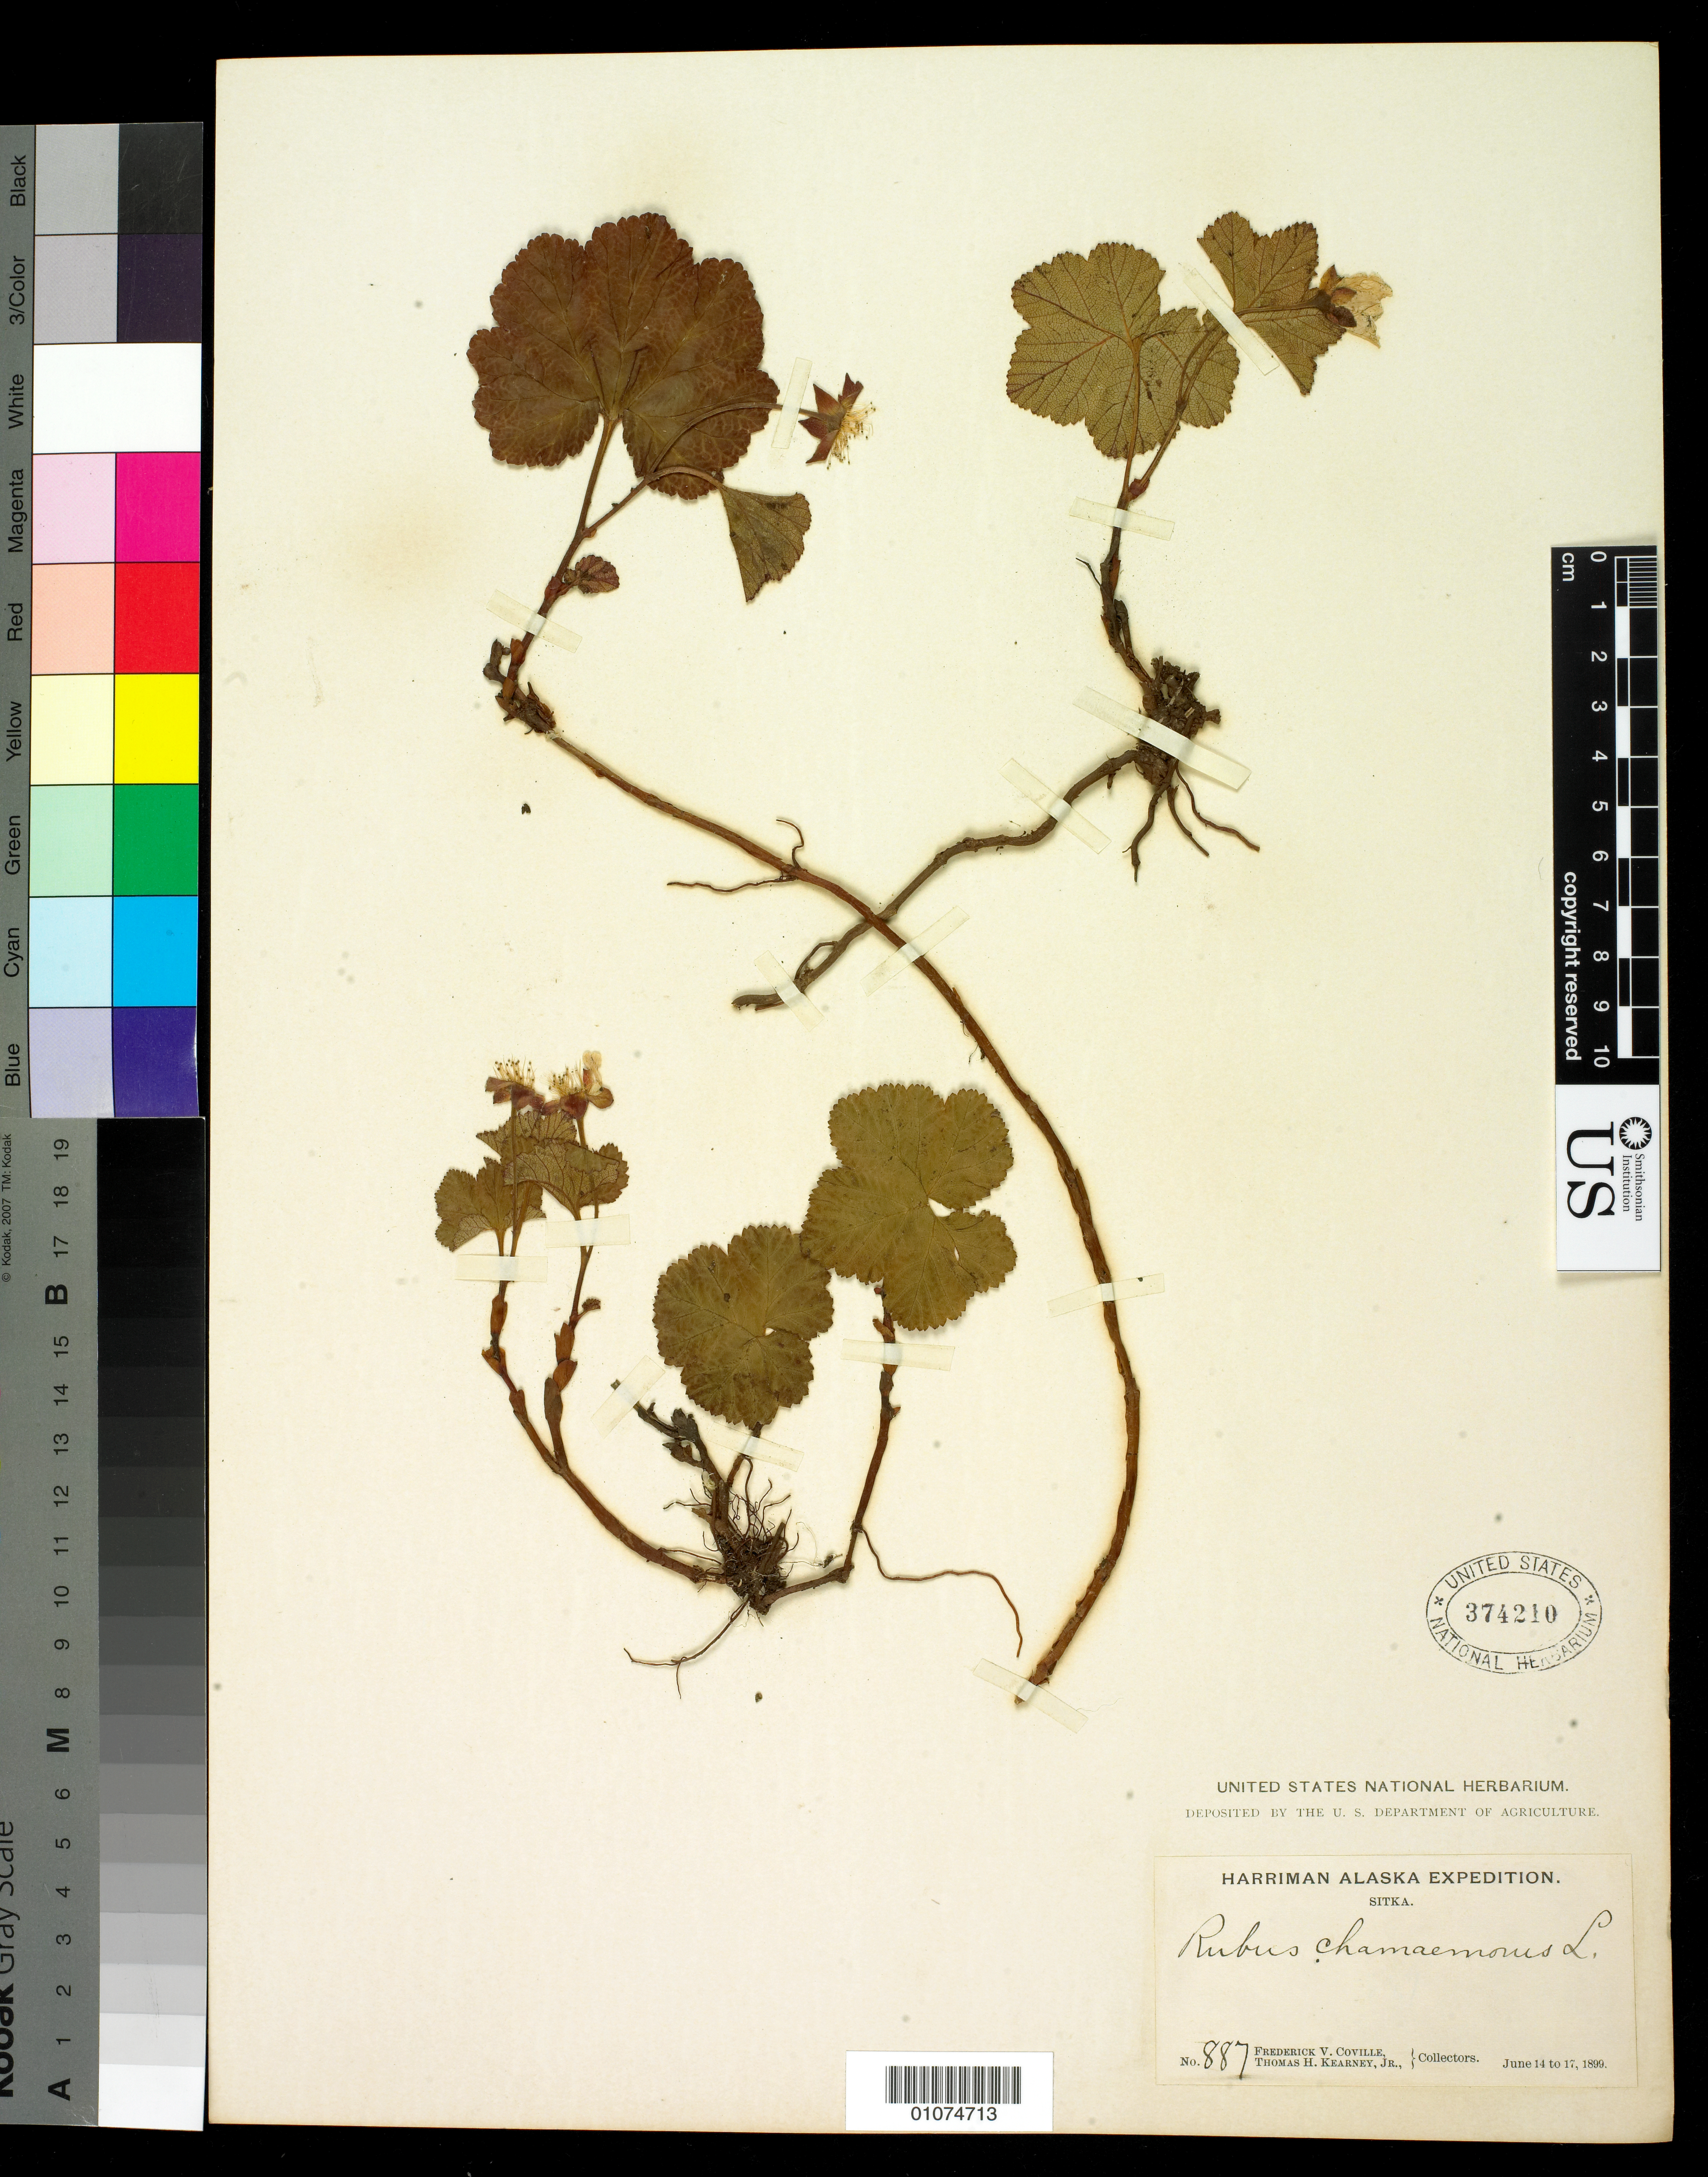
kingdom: Plantae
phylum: Tracheophyta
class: Magnoliopsida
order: Rosales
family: Rosaceae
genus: Rubus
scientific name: Rubus chamaemorus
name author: L.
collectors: F. V. Coville & T. H. Kearney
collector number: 887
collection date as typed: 11 Jun 1899 to 17 Jun 1899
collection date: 1899-06-11/1899-06-17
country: United States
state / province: Alaska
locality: Sitka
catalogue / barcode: US 374210